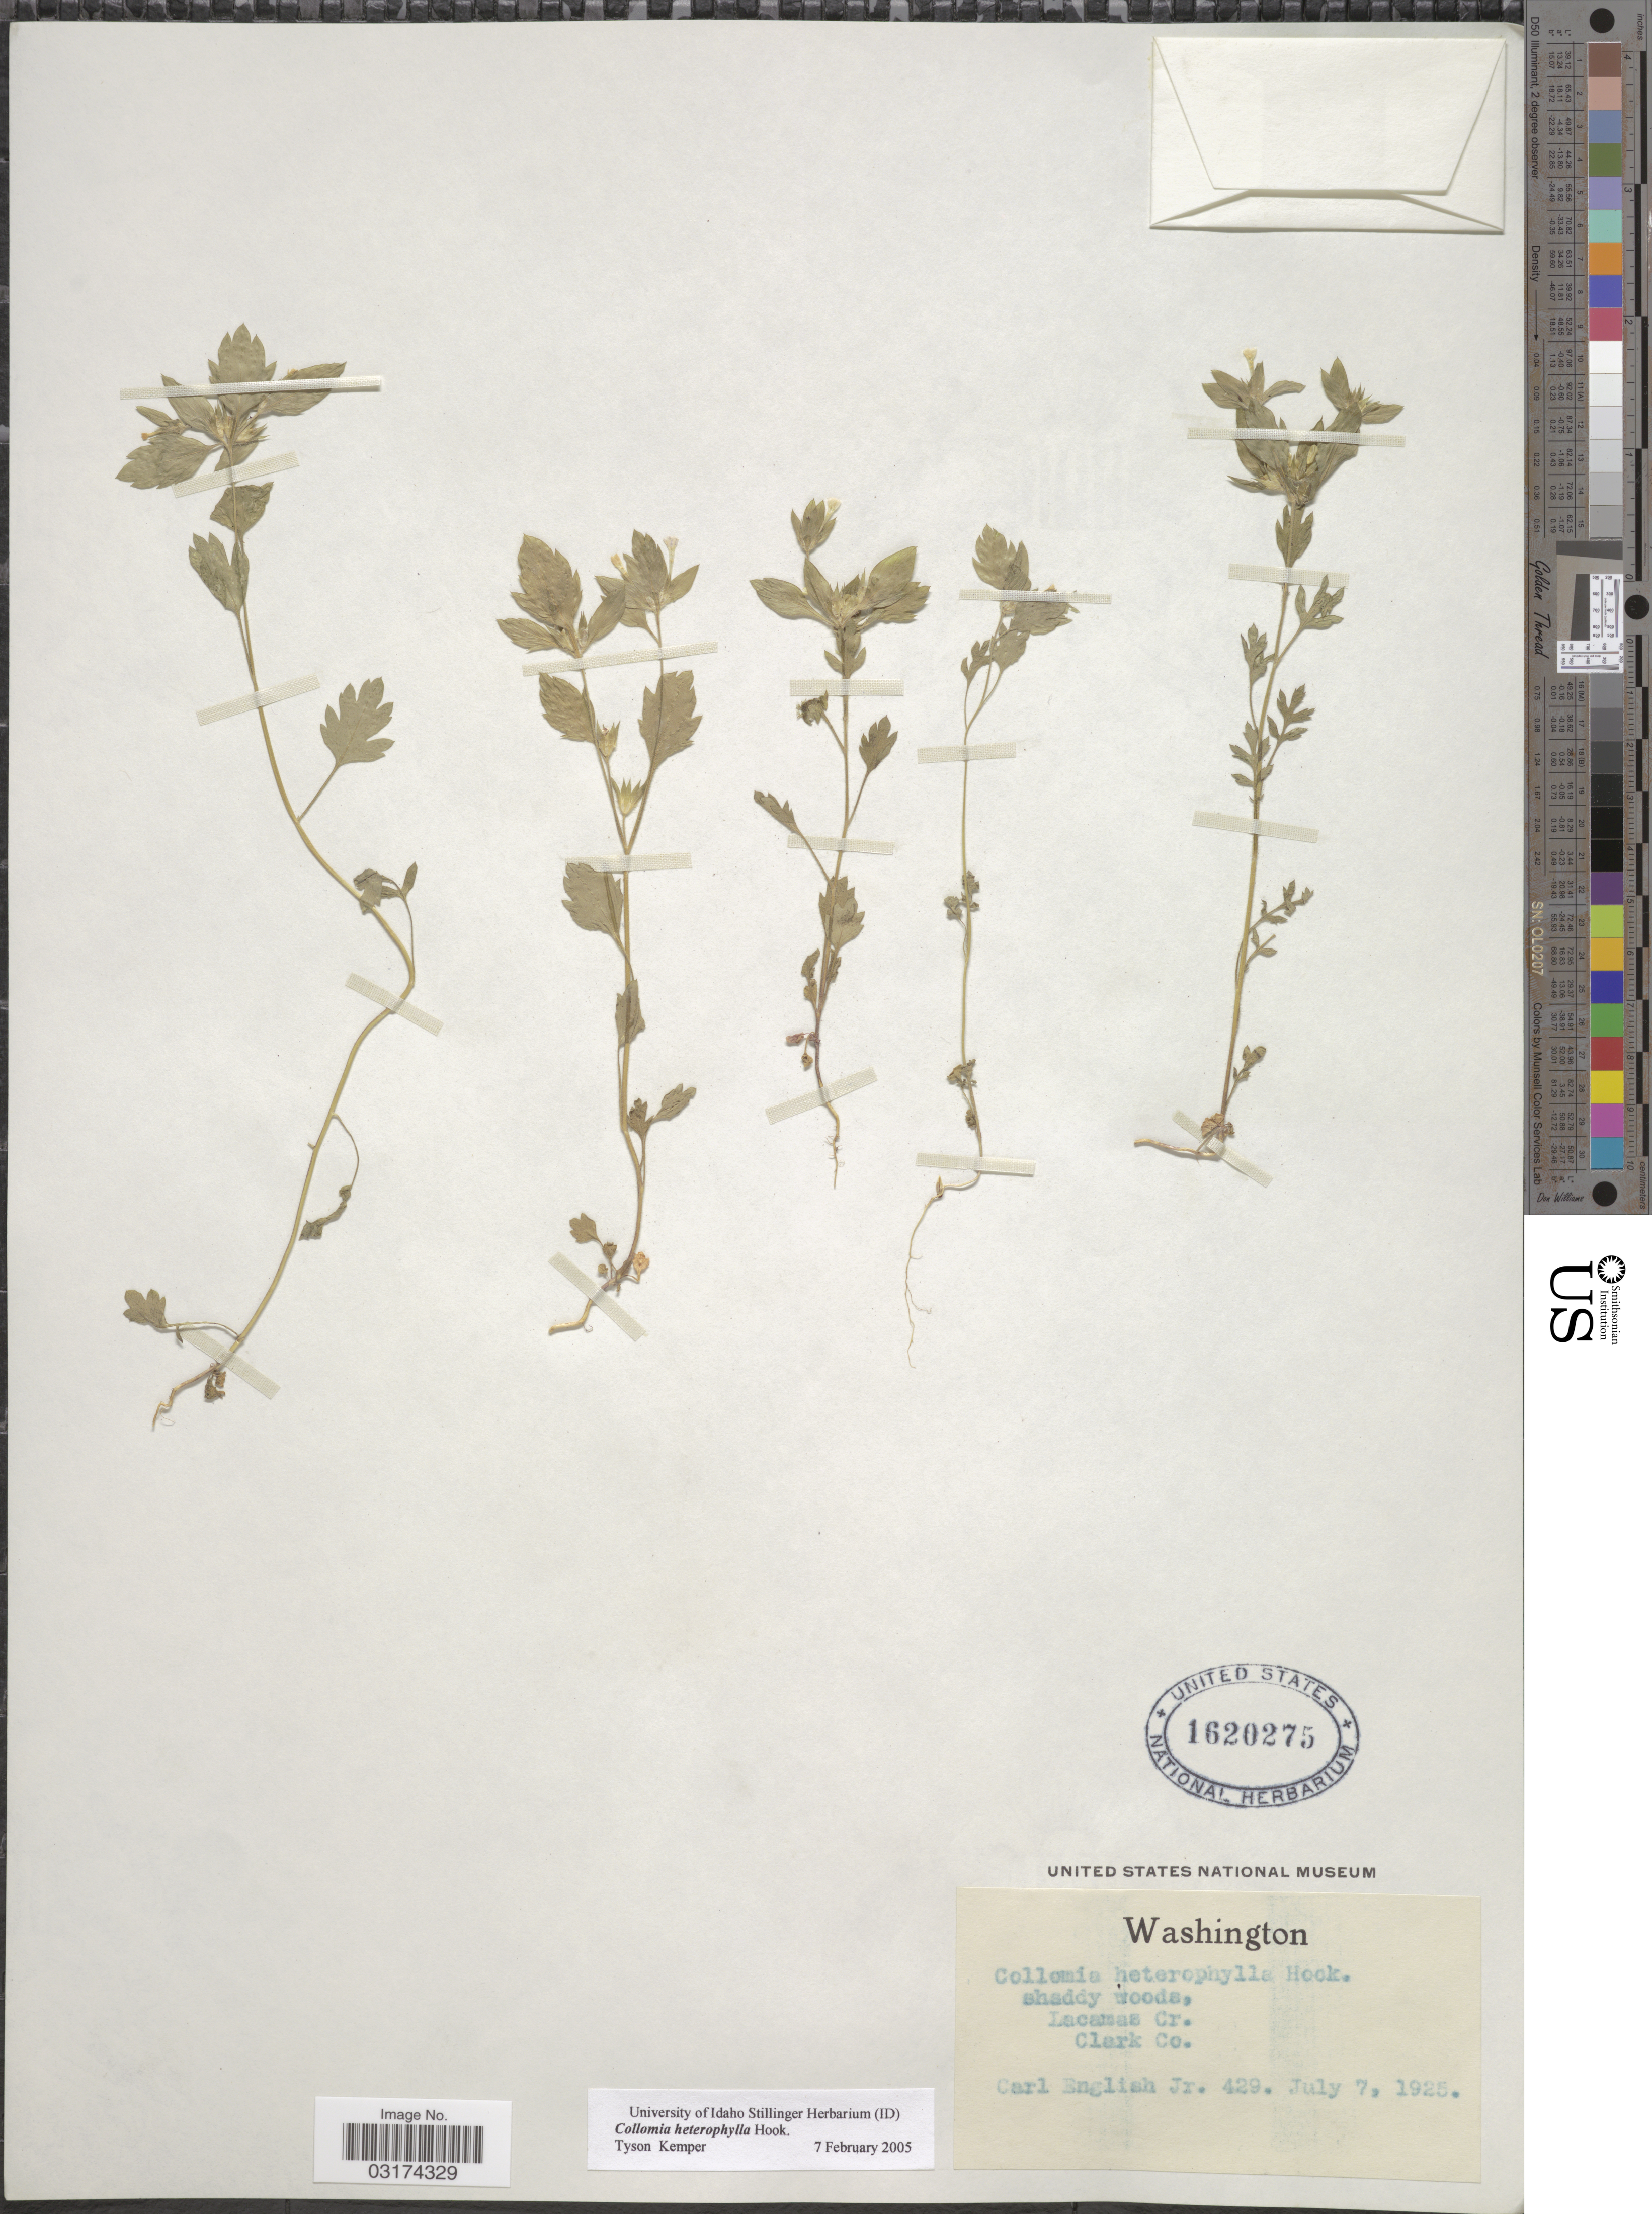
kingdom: Plantae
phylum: Tracheophyta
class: Magnoliopsida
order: Ericales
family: Polemoniaceae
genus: Collomia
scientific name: Collomia heterophylla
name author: Hook.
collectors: C. English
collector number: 429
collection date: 1925-07-07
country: United States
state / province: Washington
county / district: Clark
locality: Shaddy woods, Lacamas Cr. Clark Co.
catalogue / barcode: US 1620275